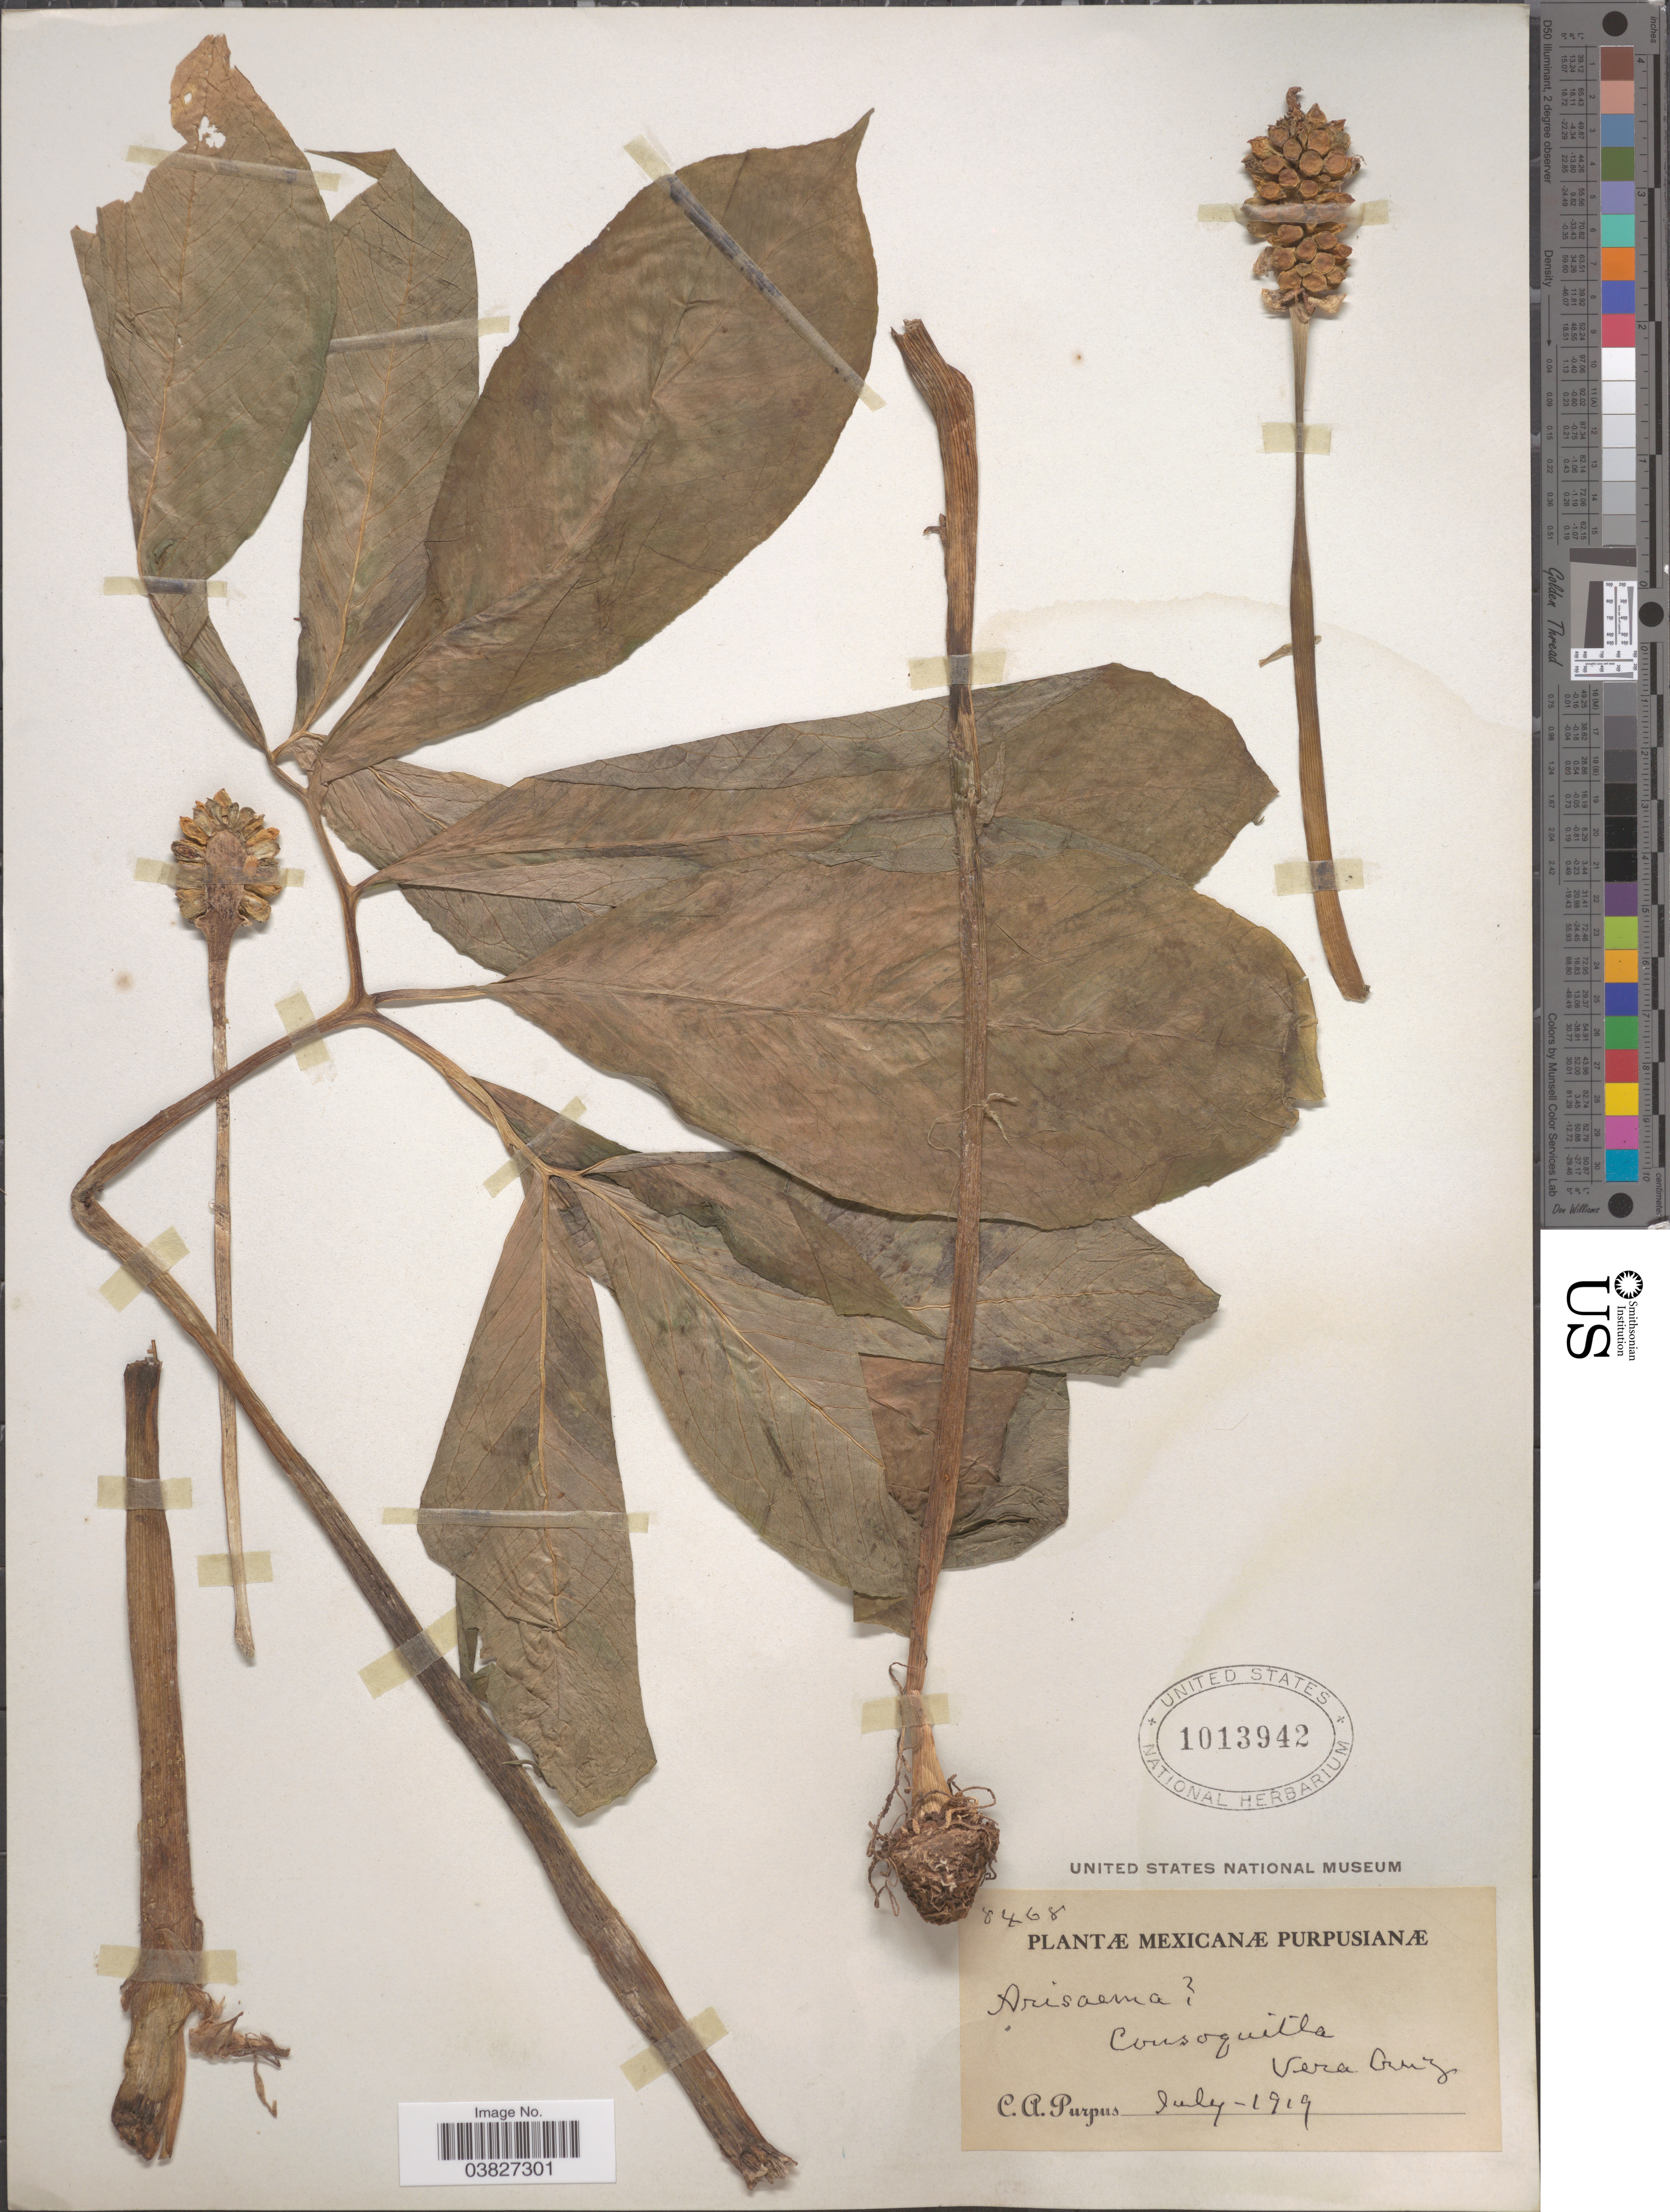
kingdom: Plantae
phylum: Tracheophyta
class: Liliopsida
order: Alismatales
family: Araceae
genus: Arisaema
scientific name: Arisaema macrospathum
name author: Benth.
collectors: C. A. Purpus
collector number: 8468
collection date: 1919-07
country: Mexico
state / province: Veracruz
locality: Consoquitla. Vera Cruz.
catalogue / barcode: US 1013942